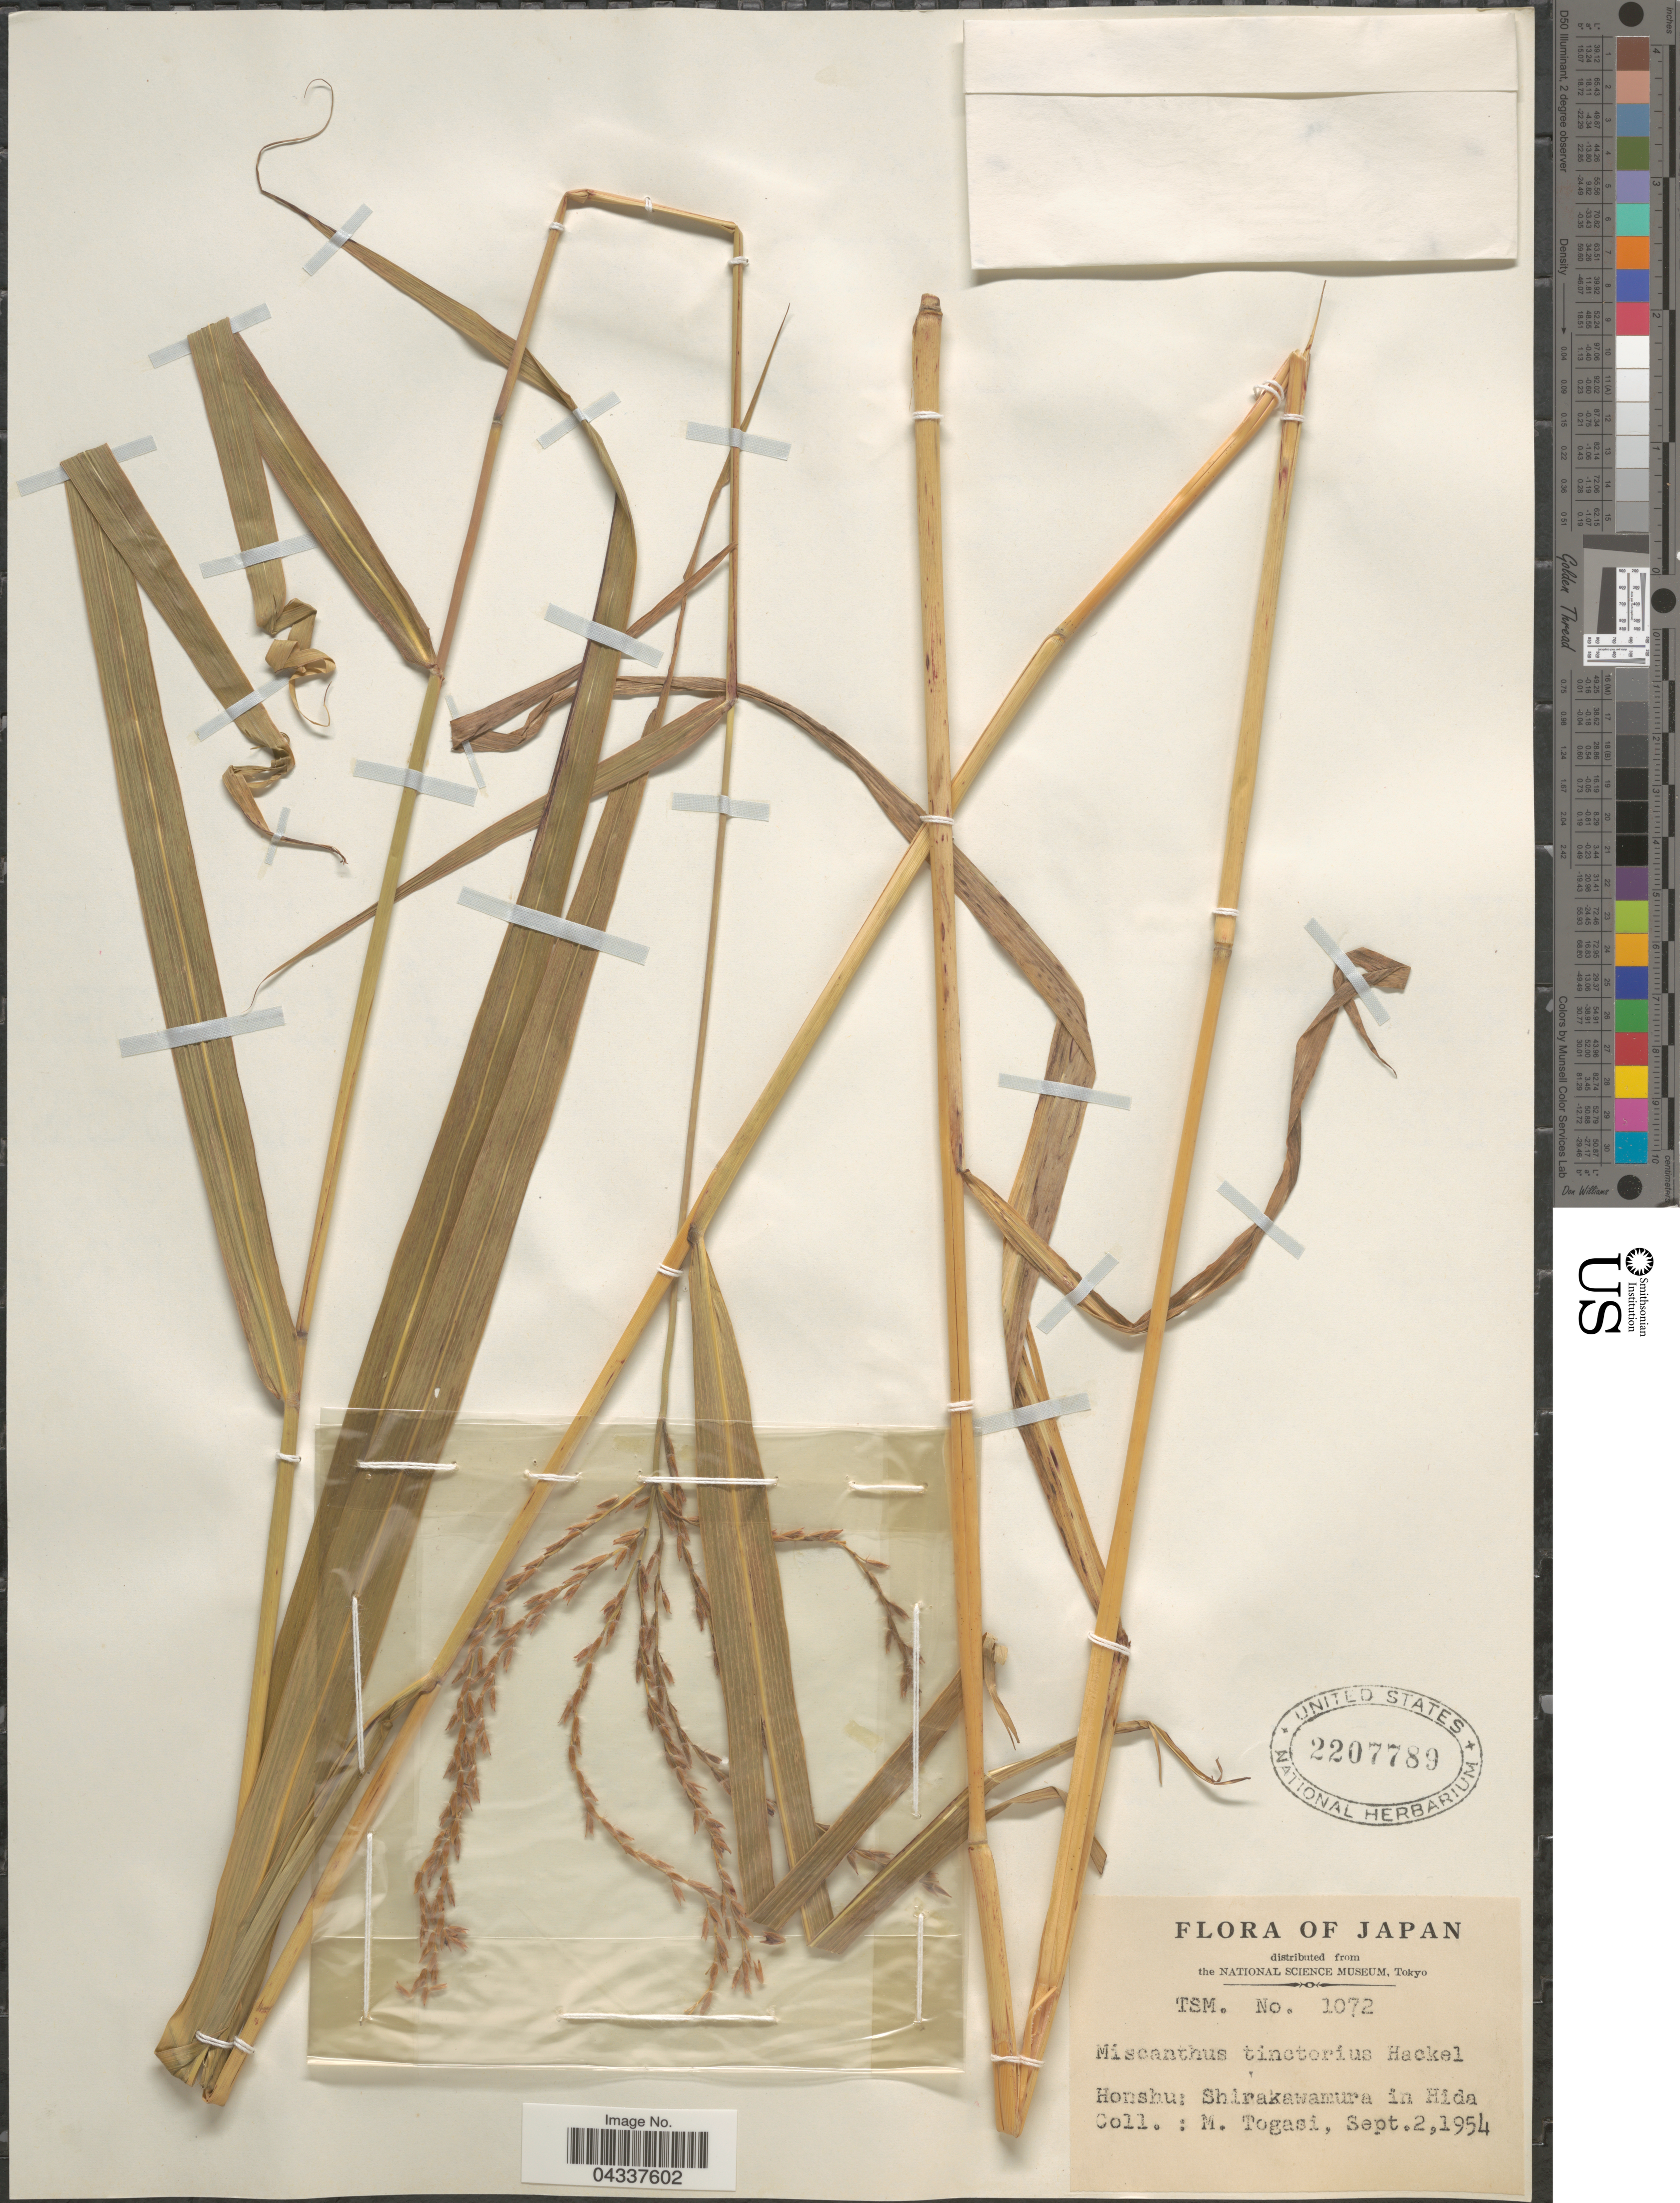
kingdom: Plantae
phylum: Tracheophyta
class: Liliopsida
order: Poales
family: Poaceae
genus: Miscanthus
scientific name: Miscanthus tinctorius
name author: (Steud.) Hack.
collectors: M. Togasi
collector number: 1072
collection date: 1954-09-02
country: Japan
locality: Honshu: Shirakawamura in Hida.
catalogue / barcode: US 2207789